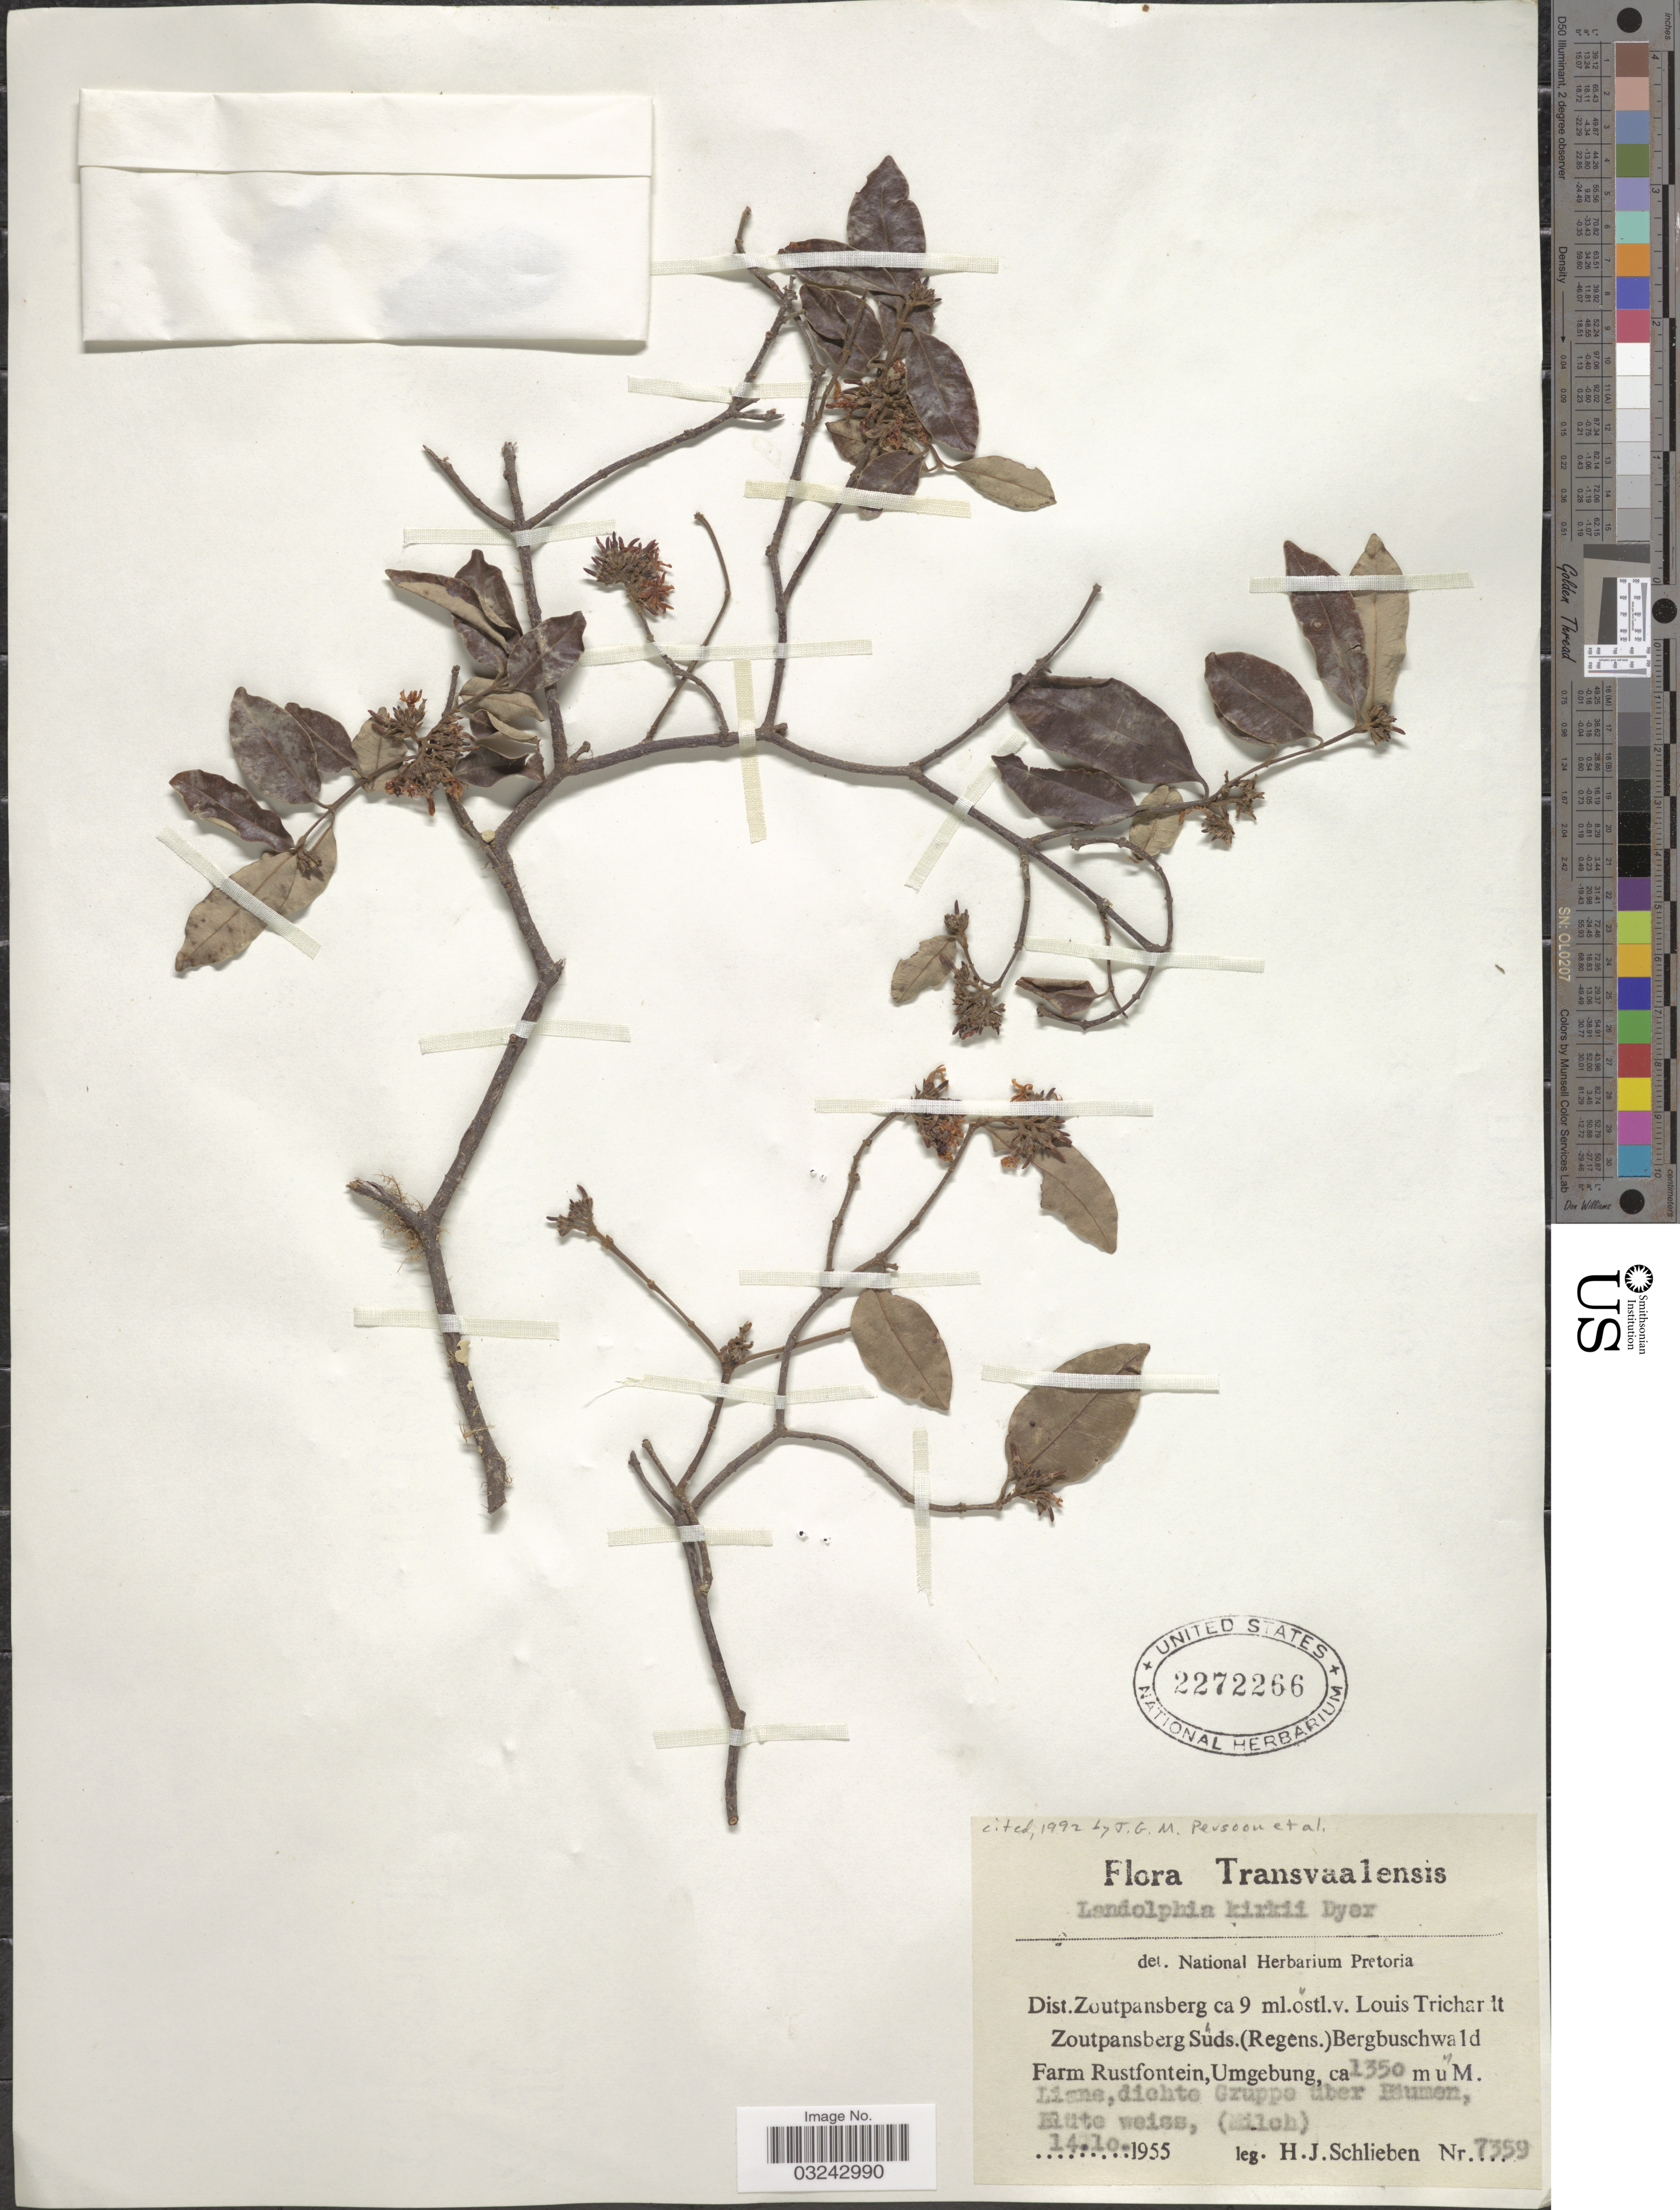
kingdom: Plantae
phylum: Tracheophyta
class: Magnoliopsida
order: Gentianales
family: Apocynaceae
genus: Landolphia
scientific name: Landolphia kirkii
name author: Dyer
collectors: H. J. Schlieben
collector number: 7359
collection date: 1955-10-14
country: South Africa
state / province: Limpopo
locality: Transvaalensis, Dist. Zoutpansberg ca 9 ml.ostl.v.Louis Trichardt Zoutpansberg Suds. (Regens.) Bergbuschwald Farm Rustfontein, Umgebung.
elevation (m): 1350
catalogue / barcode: US 2272266